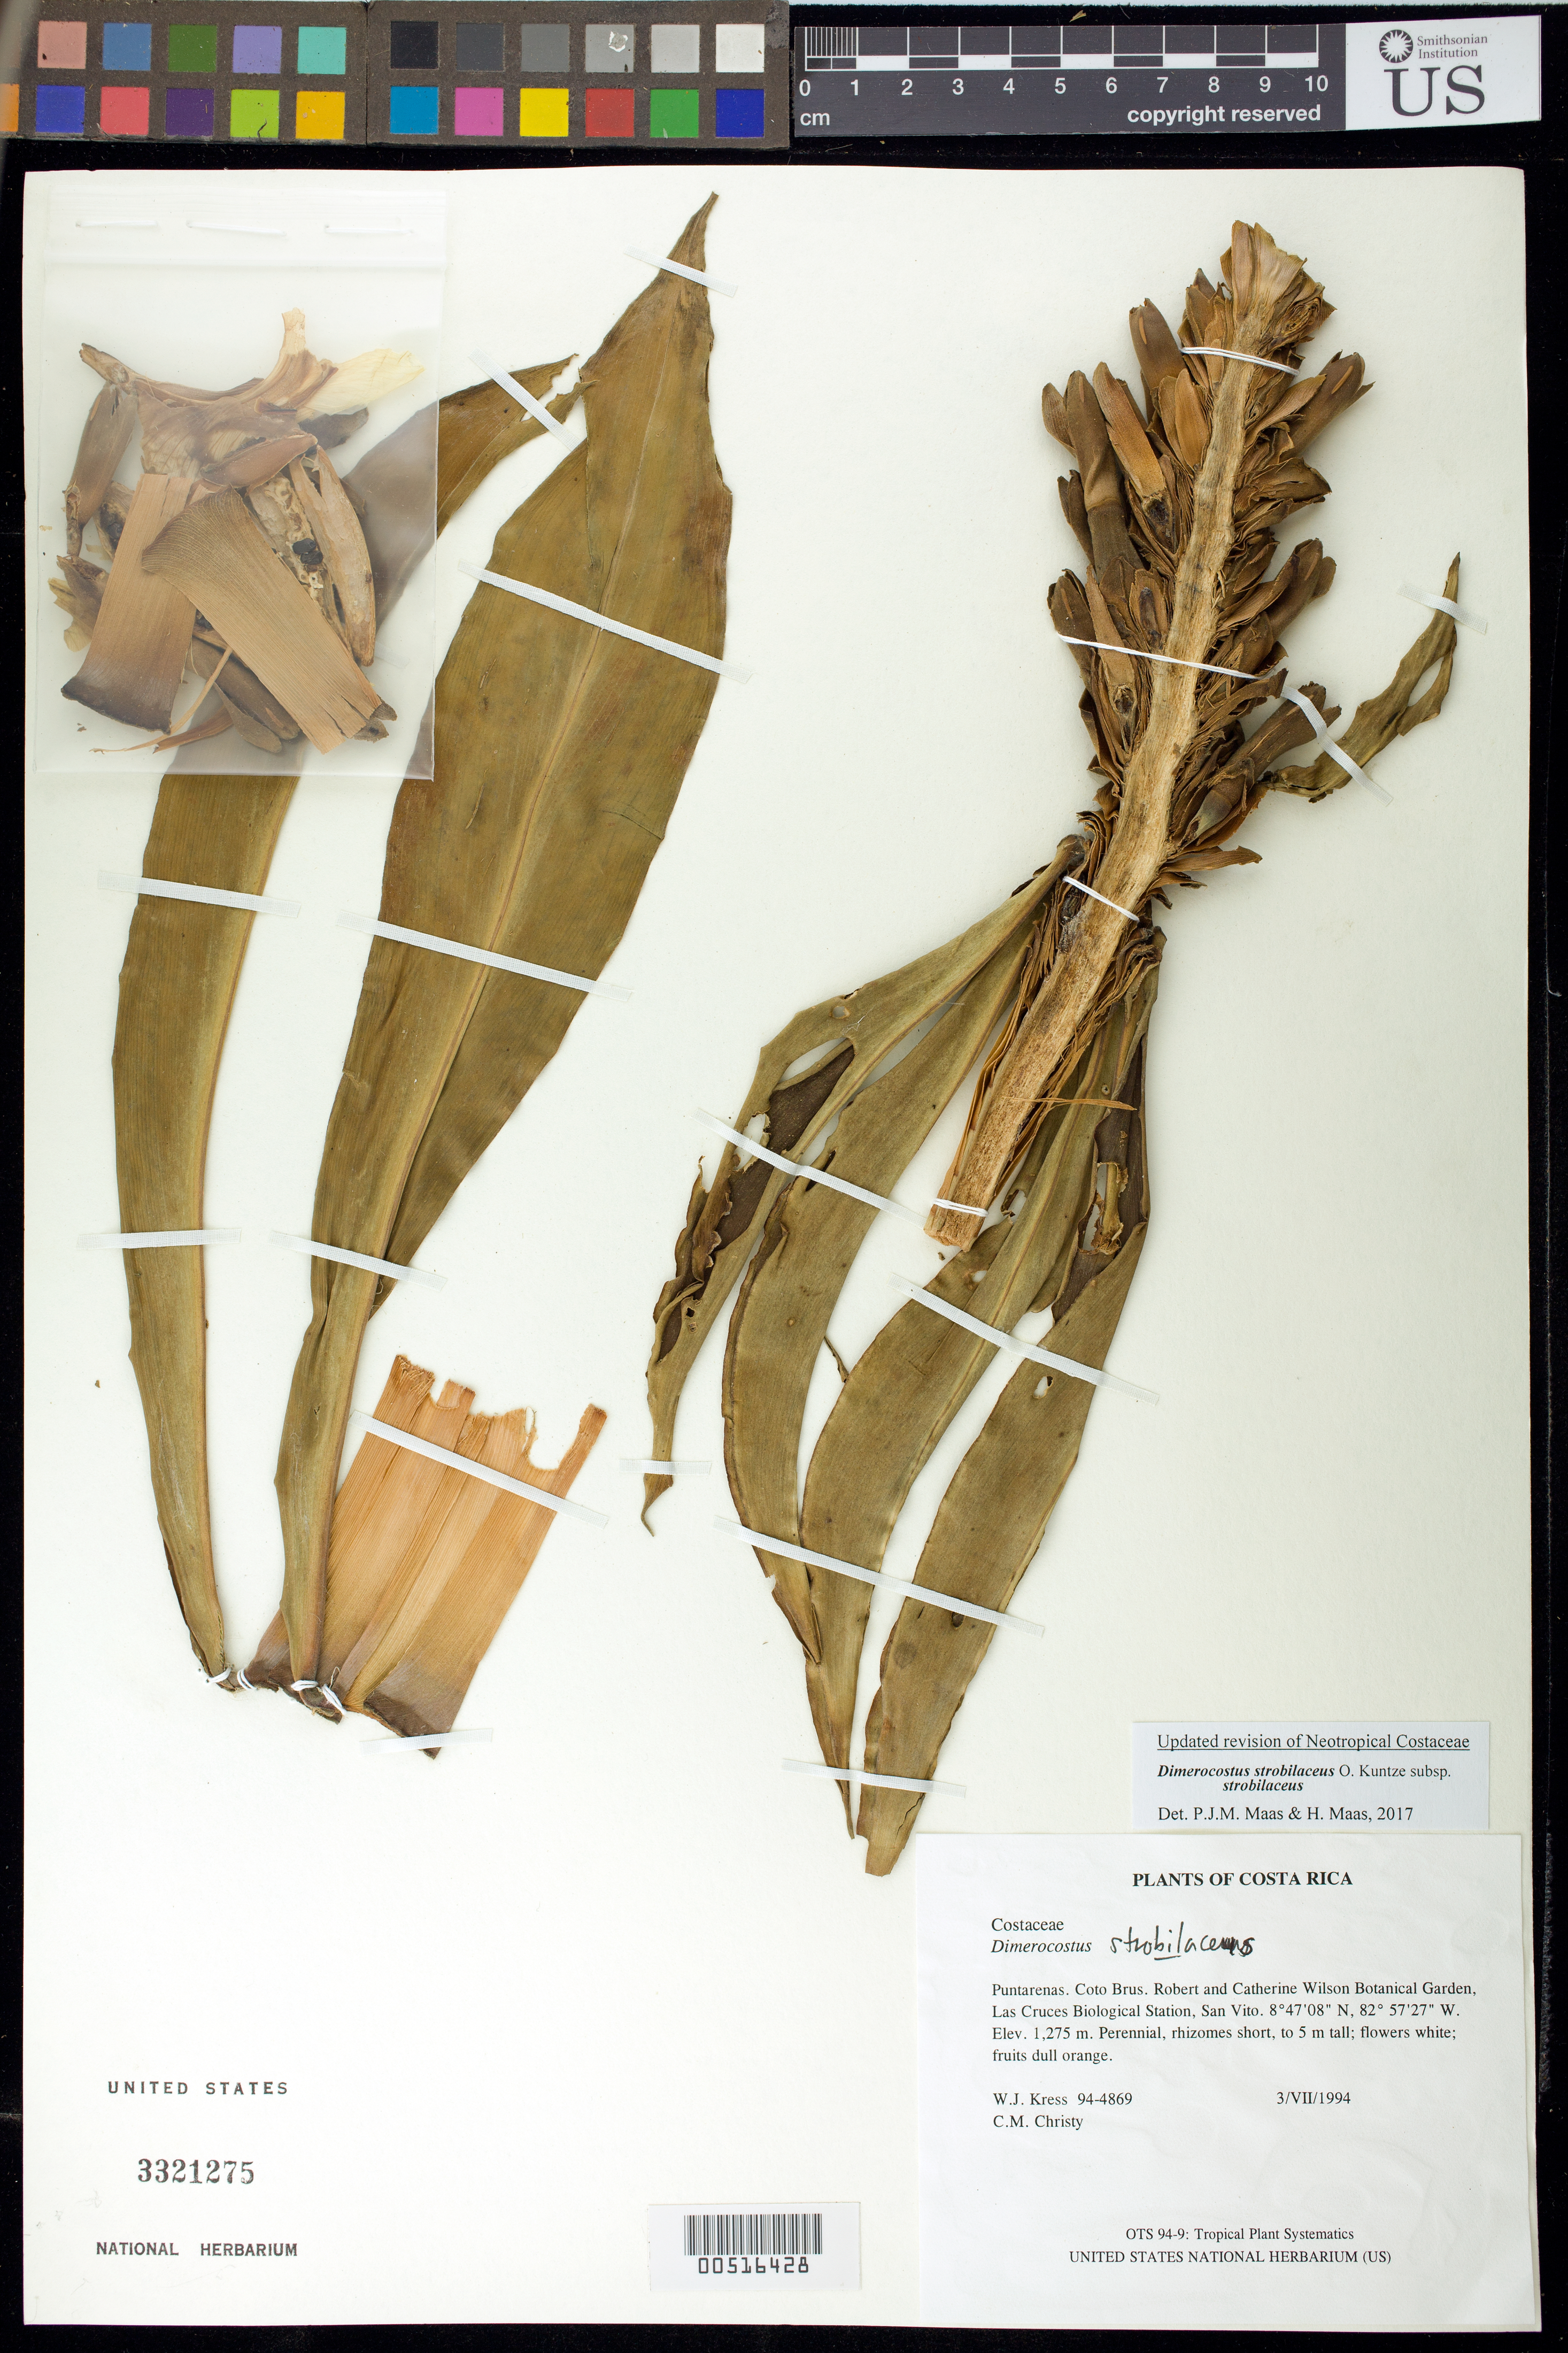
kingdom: Plantae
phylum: Tracheophyta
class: Liliopsida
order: Zingiberales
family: Costaceae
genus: Dimerocostus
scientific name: Dimerocostus strobilaceus subsp. strobilaceus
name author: Kuntze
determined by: Maas, Paul J.; Maas, H.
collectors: W. J. Kress & C. M. Christy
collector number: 94-4869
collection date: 1994-07-03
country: Costa Rica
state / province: Puntarenas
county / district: Coto Brus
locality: Robert and Catherine Wilson Botanical Garden, Las Cruces Biological Station, San Vito.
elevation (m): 1275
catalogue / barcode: US 3321275